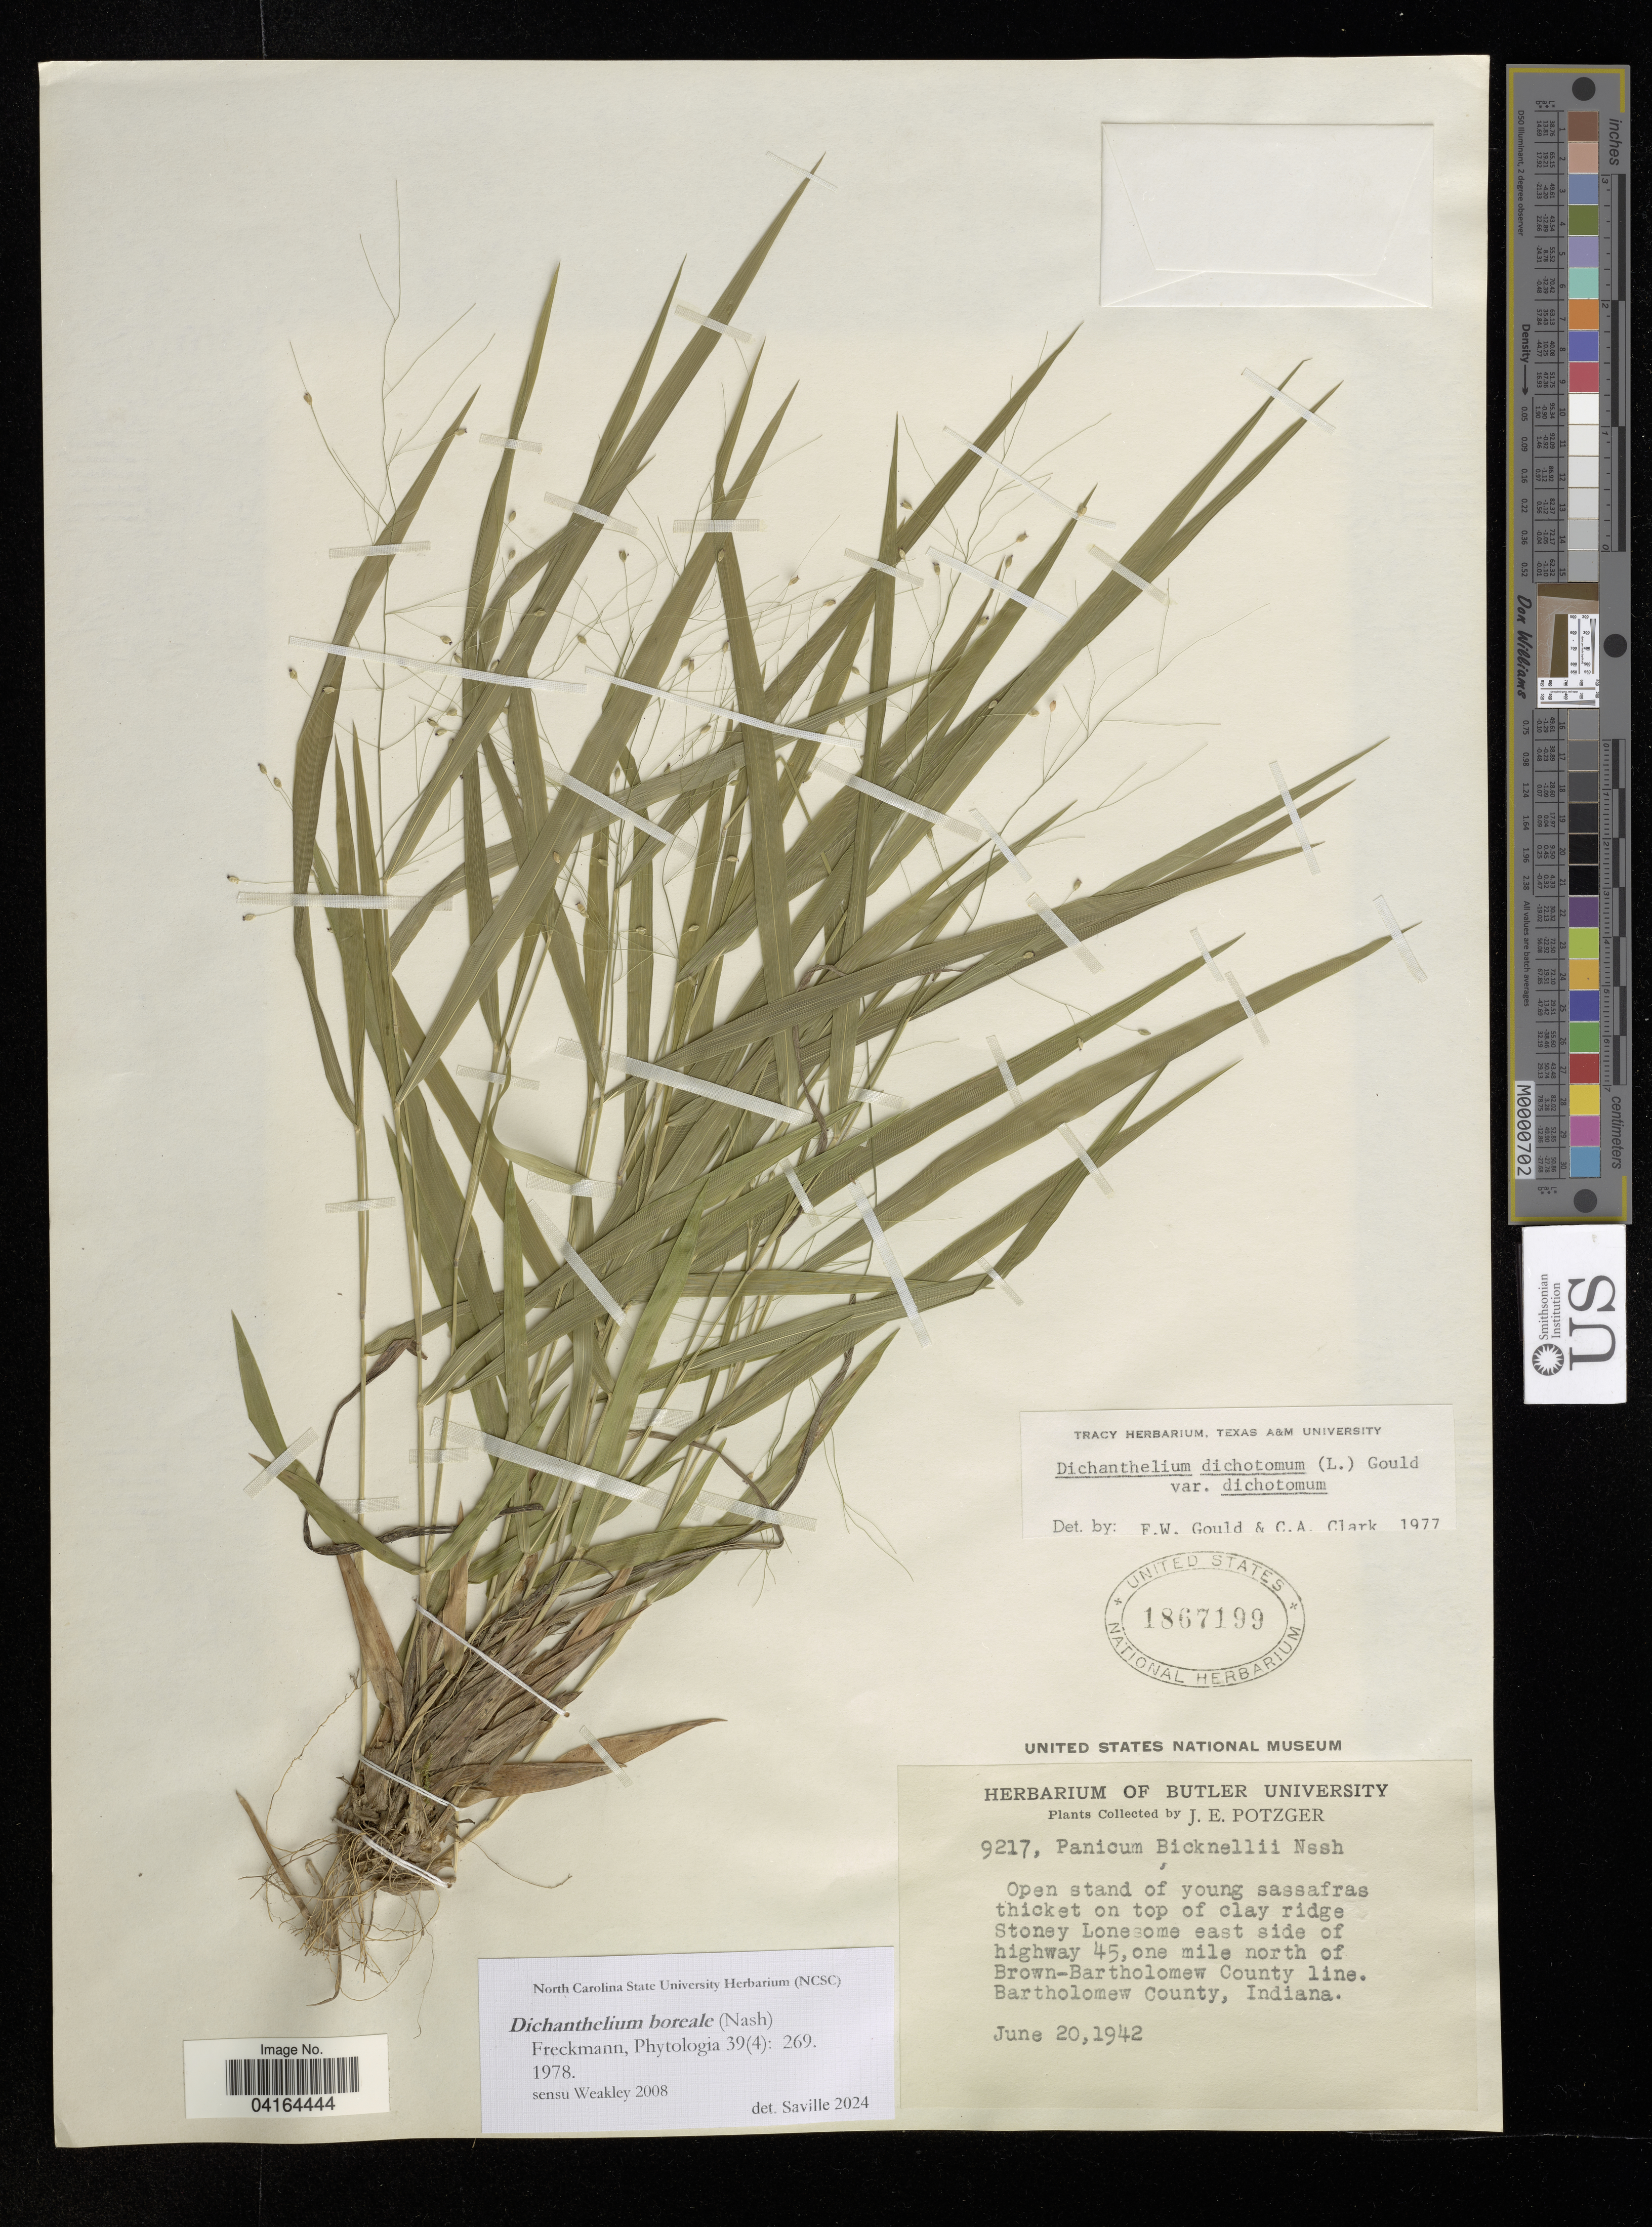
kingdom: Plantae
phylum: Tracheophyta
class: Liliopsida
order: Poales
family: Poaceae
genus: Dichanthelium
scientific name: Dichanthelium boreale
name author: (Nash) Freckmann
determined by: Saville, A. C., (NCSC), North Carolina State University (UNITED STATES)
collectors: J. Potzger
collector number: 9217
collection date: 1942-06-20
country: United States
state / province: Indiana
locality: Stoney Lonesome east side of highway 45, one mile north of Brown-Bartholomew County line. Bartholomew County.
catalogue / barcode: US 1867199